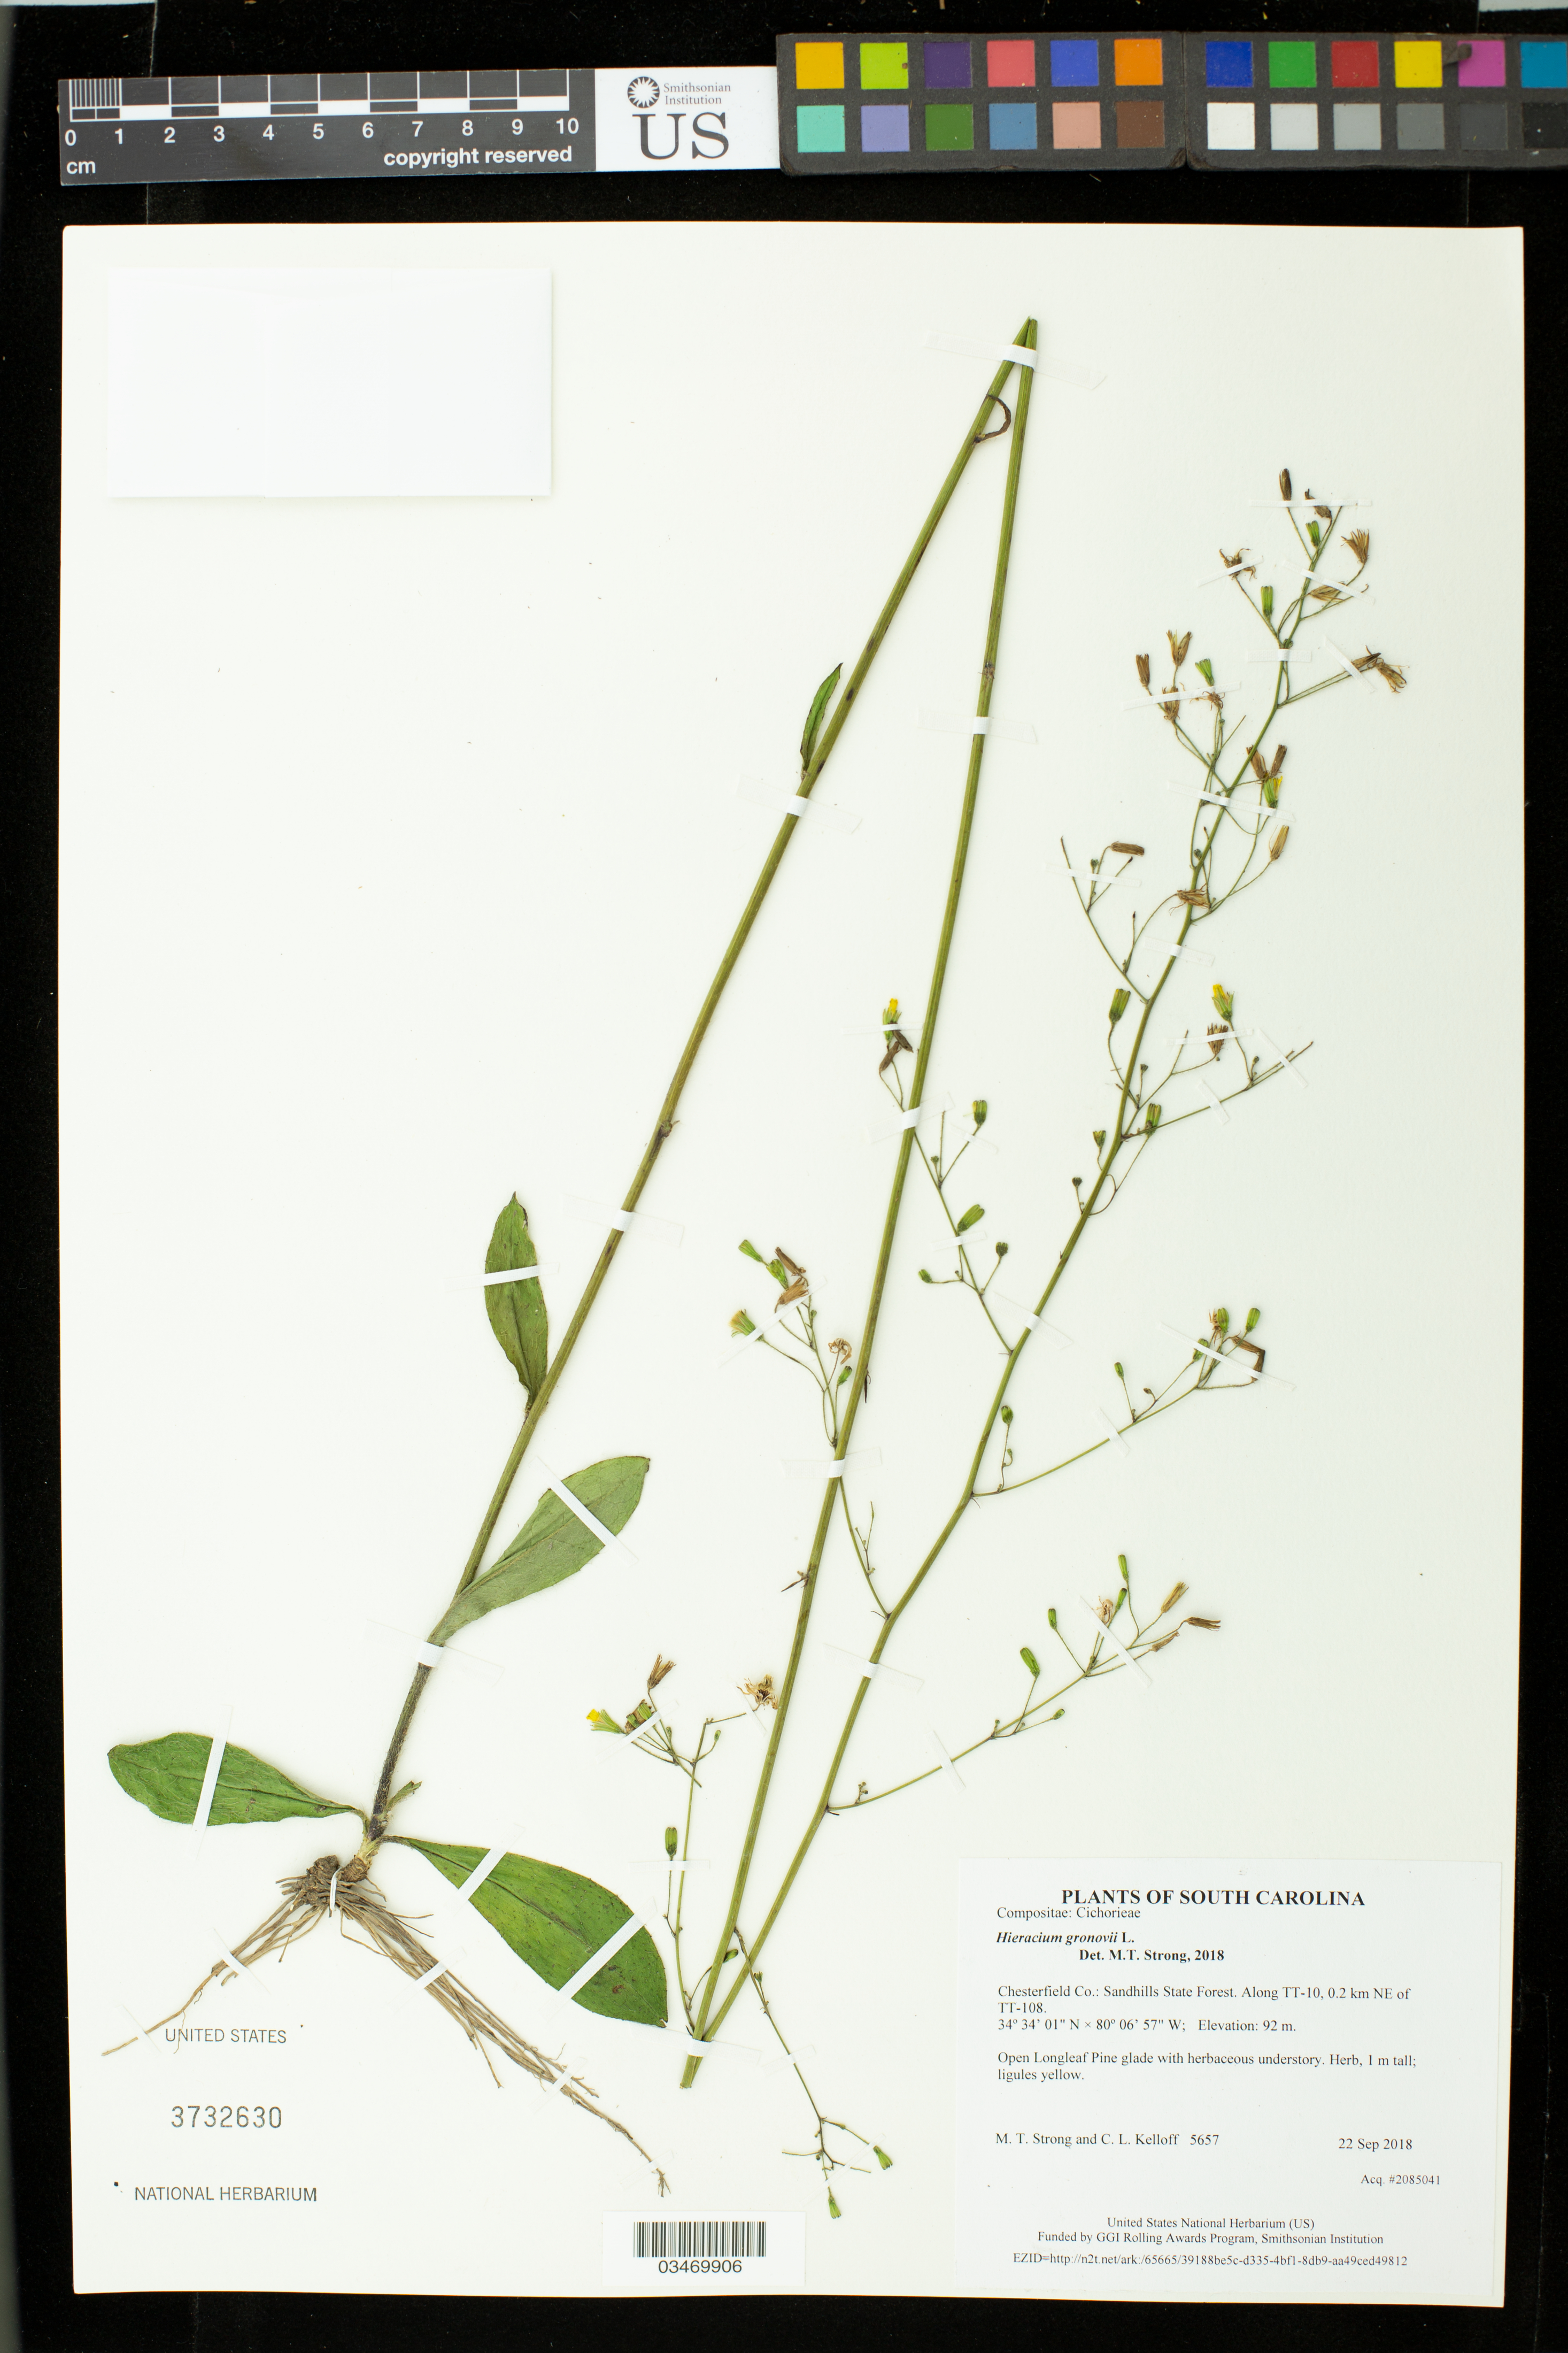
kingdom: Plantae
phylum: Tracheophyta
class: Magnoliopsida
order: Asterales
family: Asteraceae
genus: Hieracium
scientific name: Hieracium gronovii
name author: L.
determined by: Strong, M. T., (US), Smithsonian Institution - National Museum of Natural History (UNITED STATES)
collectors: M. T. Strong & C. L. Kelloff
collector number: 5657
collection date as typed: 22 Sep 2018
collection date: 2018-09-22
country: United States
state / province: South Carolina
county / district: Chesterfield Co.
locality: Sandhills State Forest. Edge of pine plantation along TT-10, 0.2 km NE of TT-108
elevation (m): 92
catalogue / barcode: US 3732630